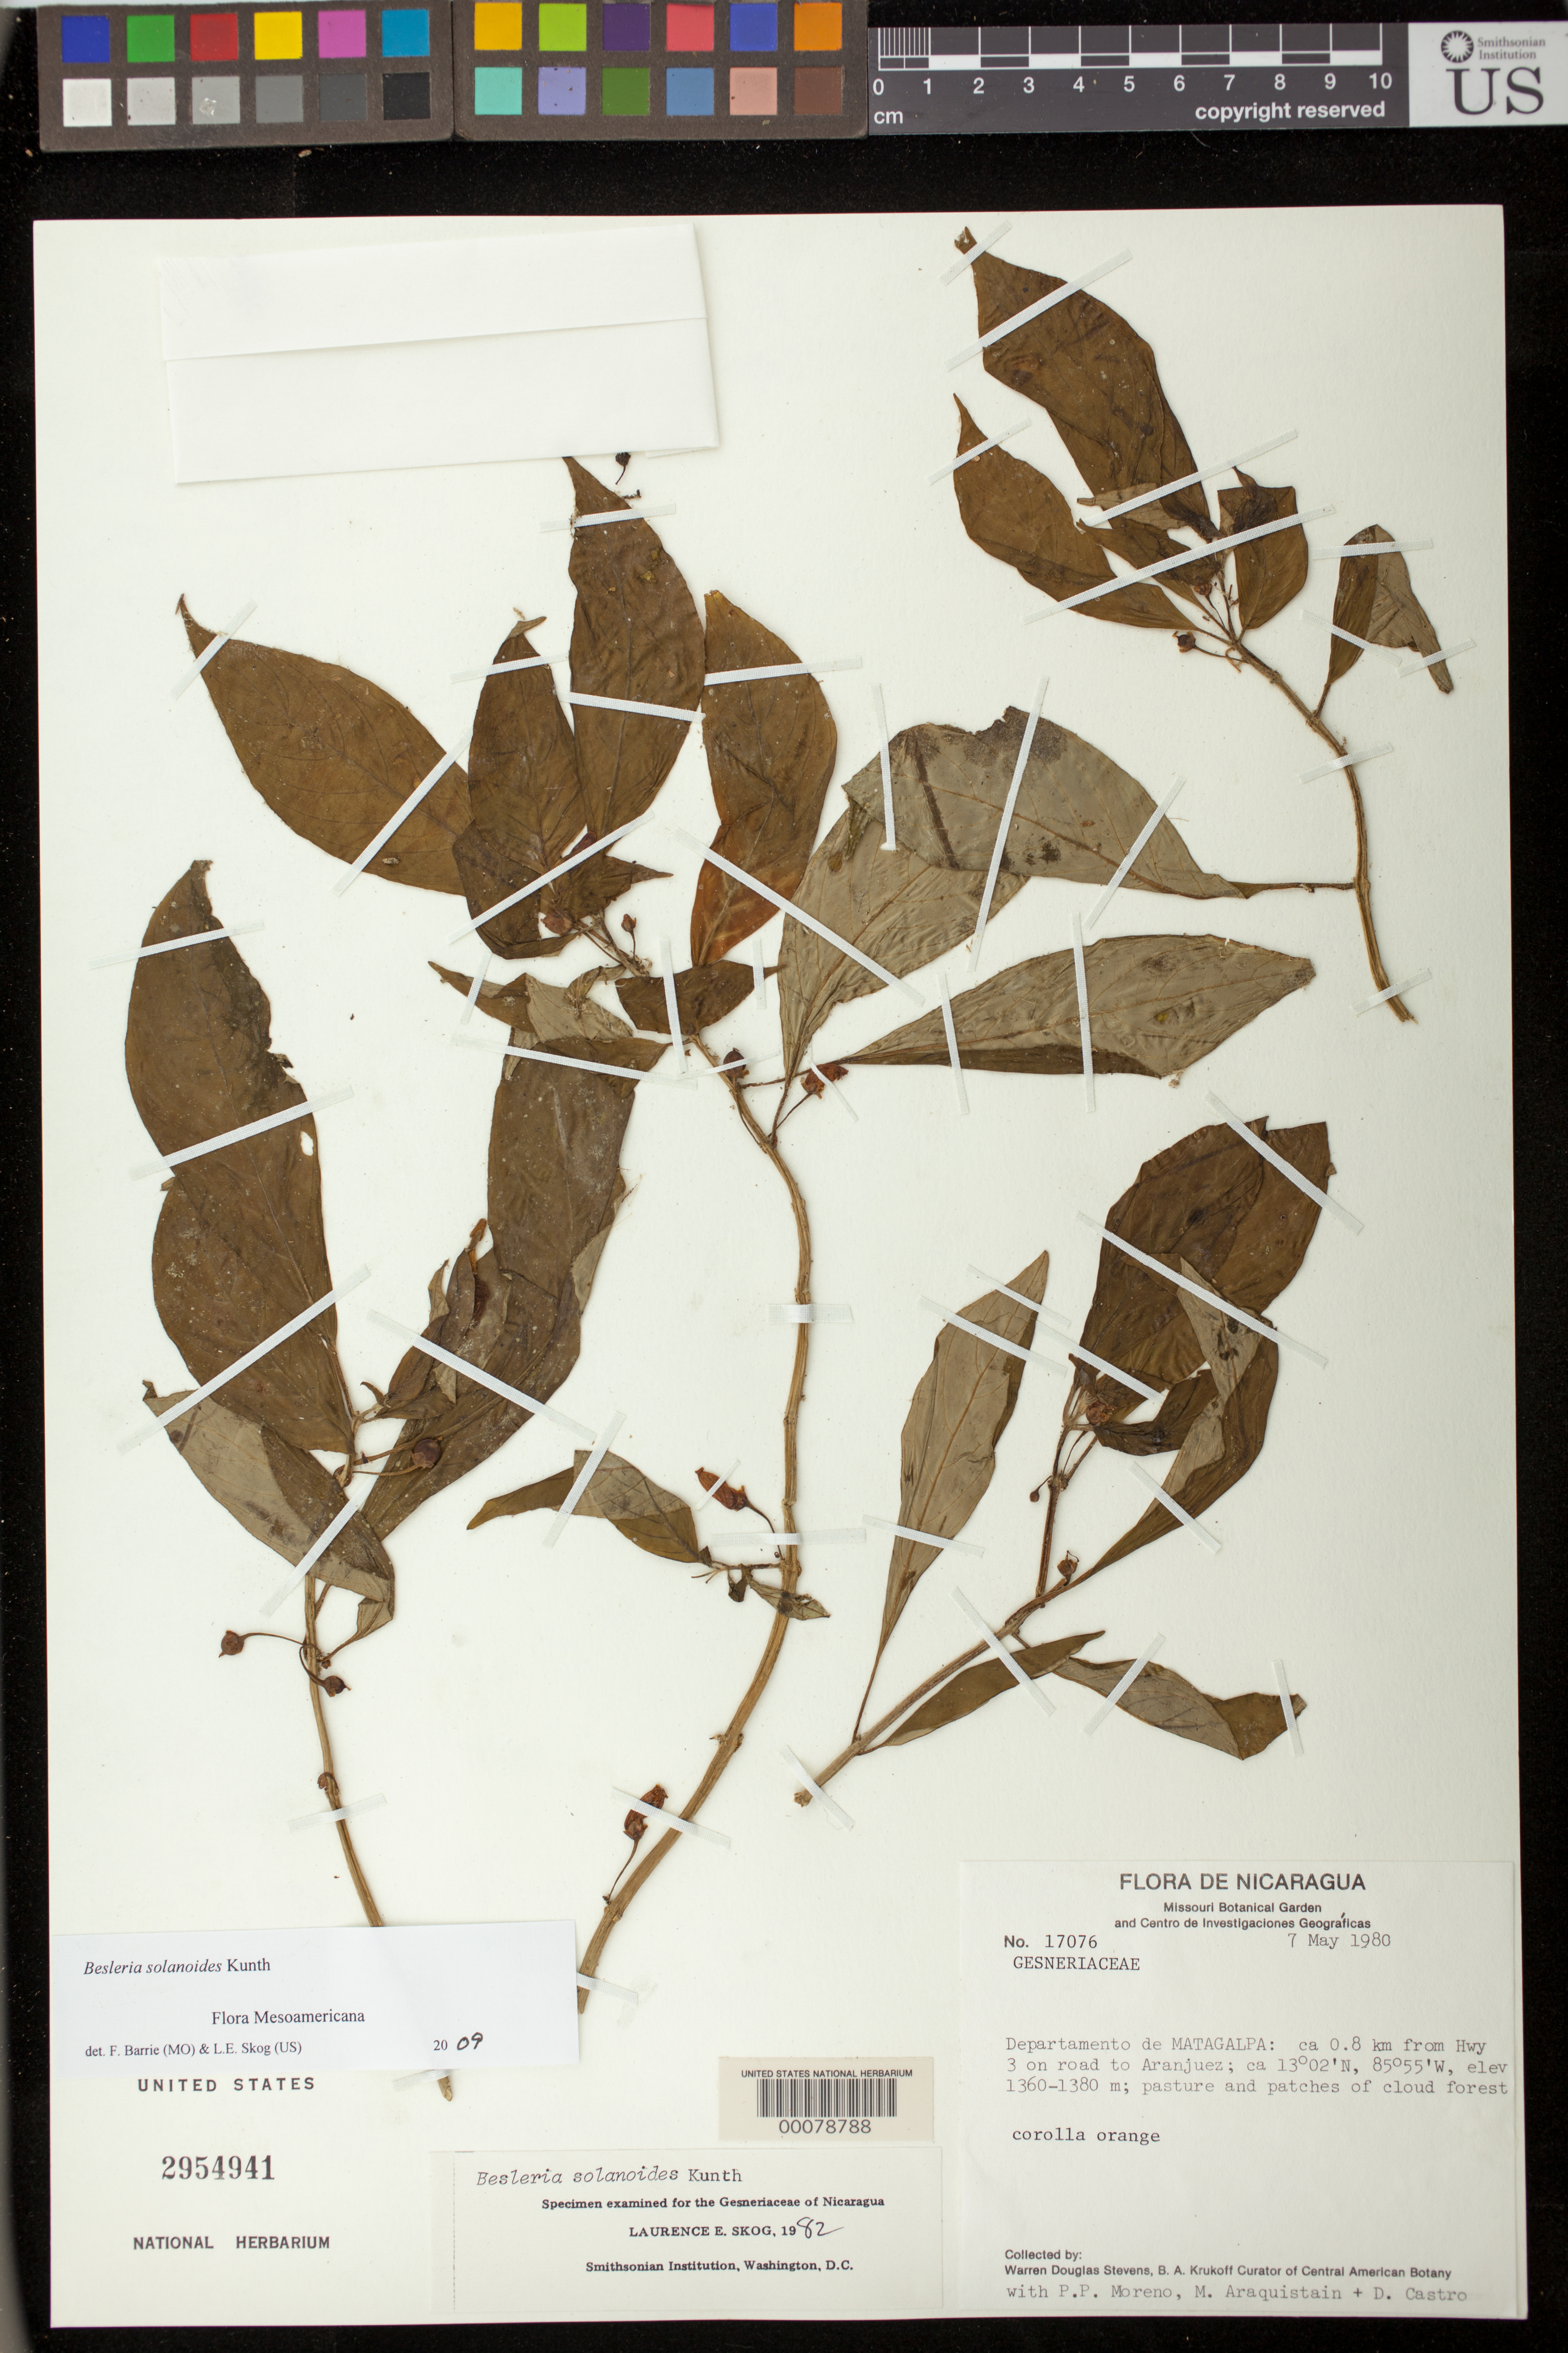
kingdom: Plantae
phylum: Tracheophyta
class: Magnoliopsida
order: Lamiales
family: Gesneriaceae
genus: Besleria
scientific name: Besleria solanoides var. solanoides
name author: Kunth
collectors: W. D. Stevens & et al.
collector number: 17076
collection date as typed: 07 May 1980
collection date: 1980-05-07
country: Nicaragua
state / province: Matagalpa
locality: About 0.8 km from hwy 3 on road to Aranjuez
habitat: Pasture and patches of cloud forest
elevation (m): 1360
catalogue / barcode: US 2954941